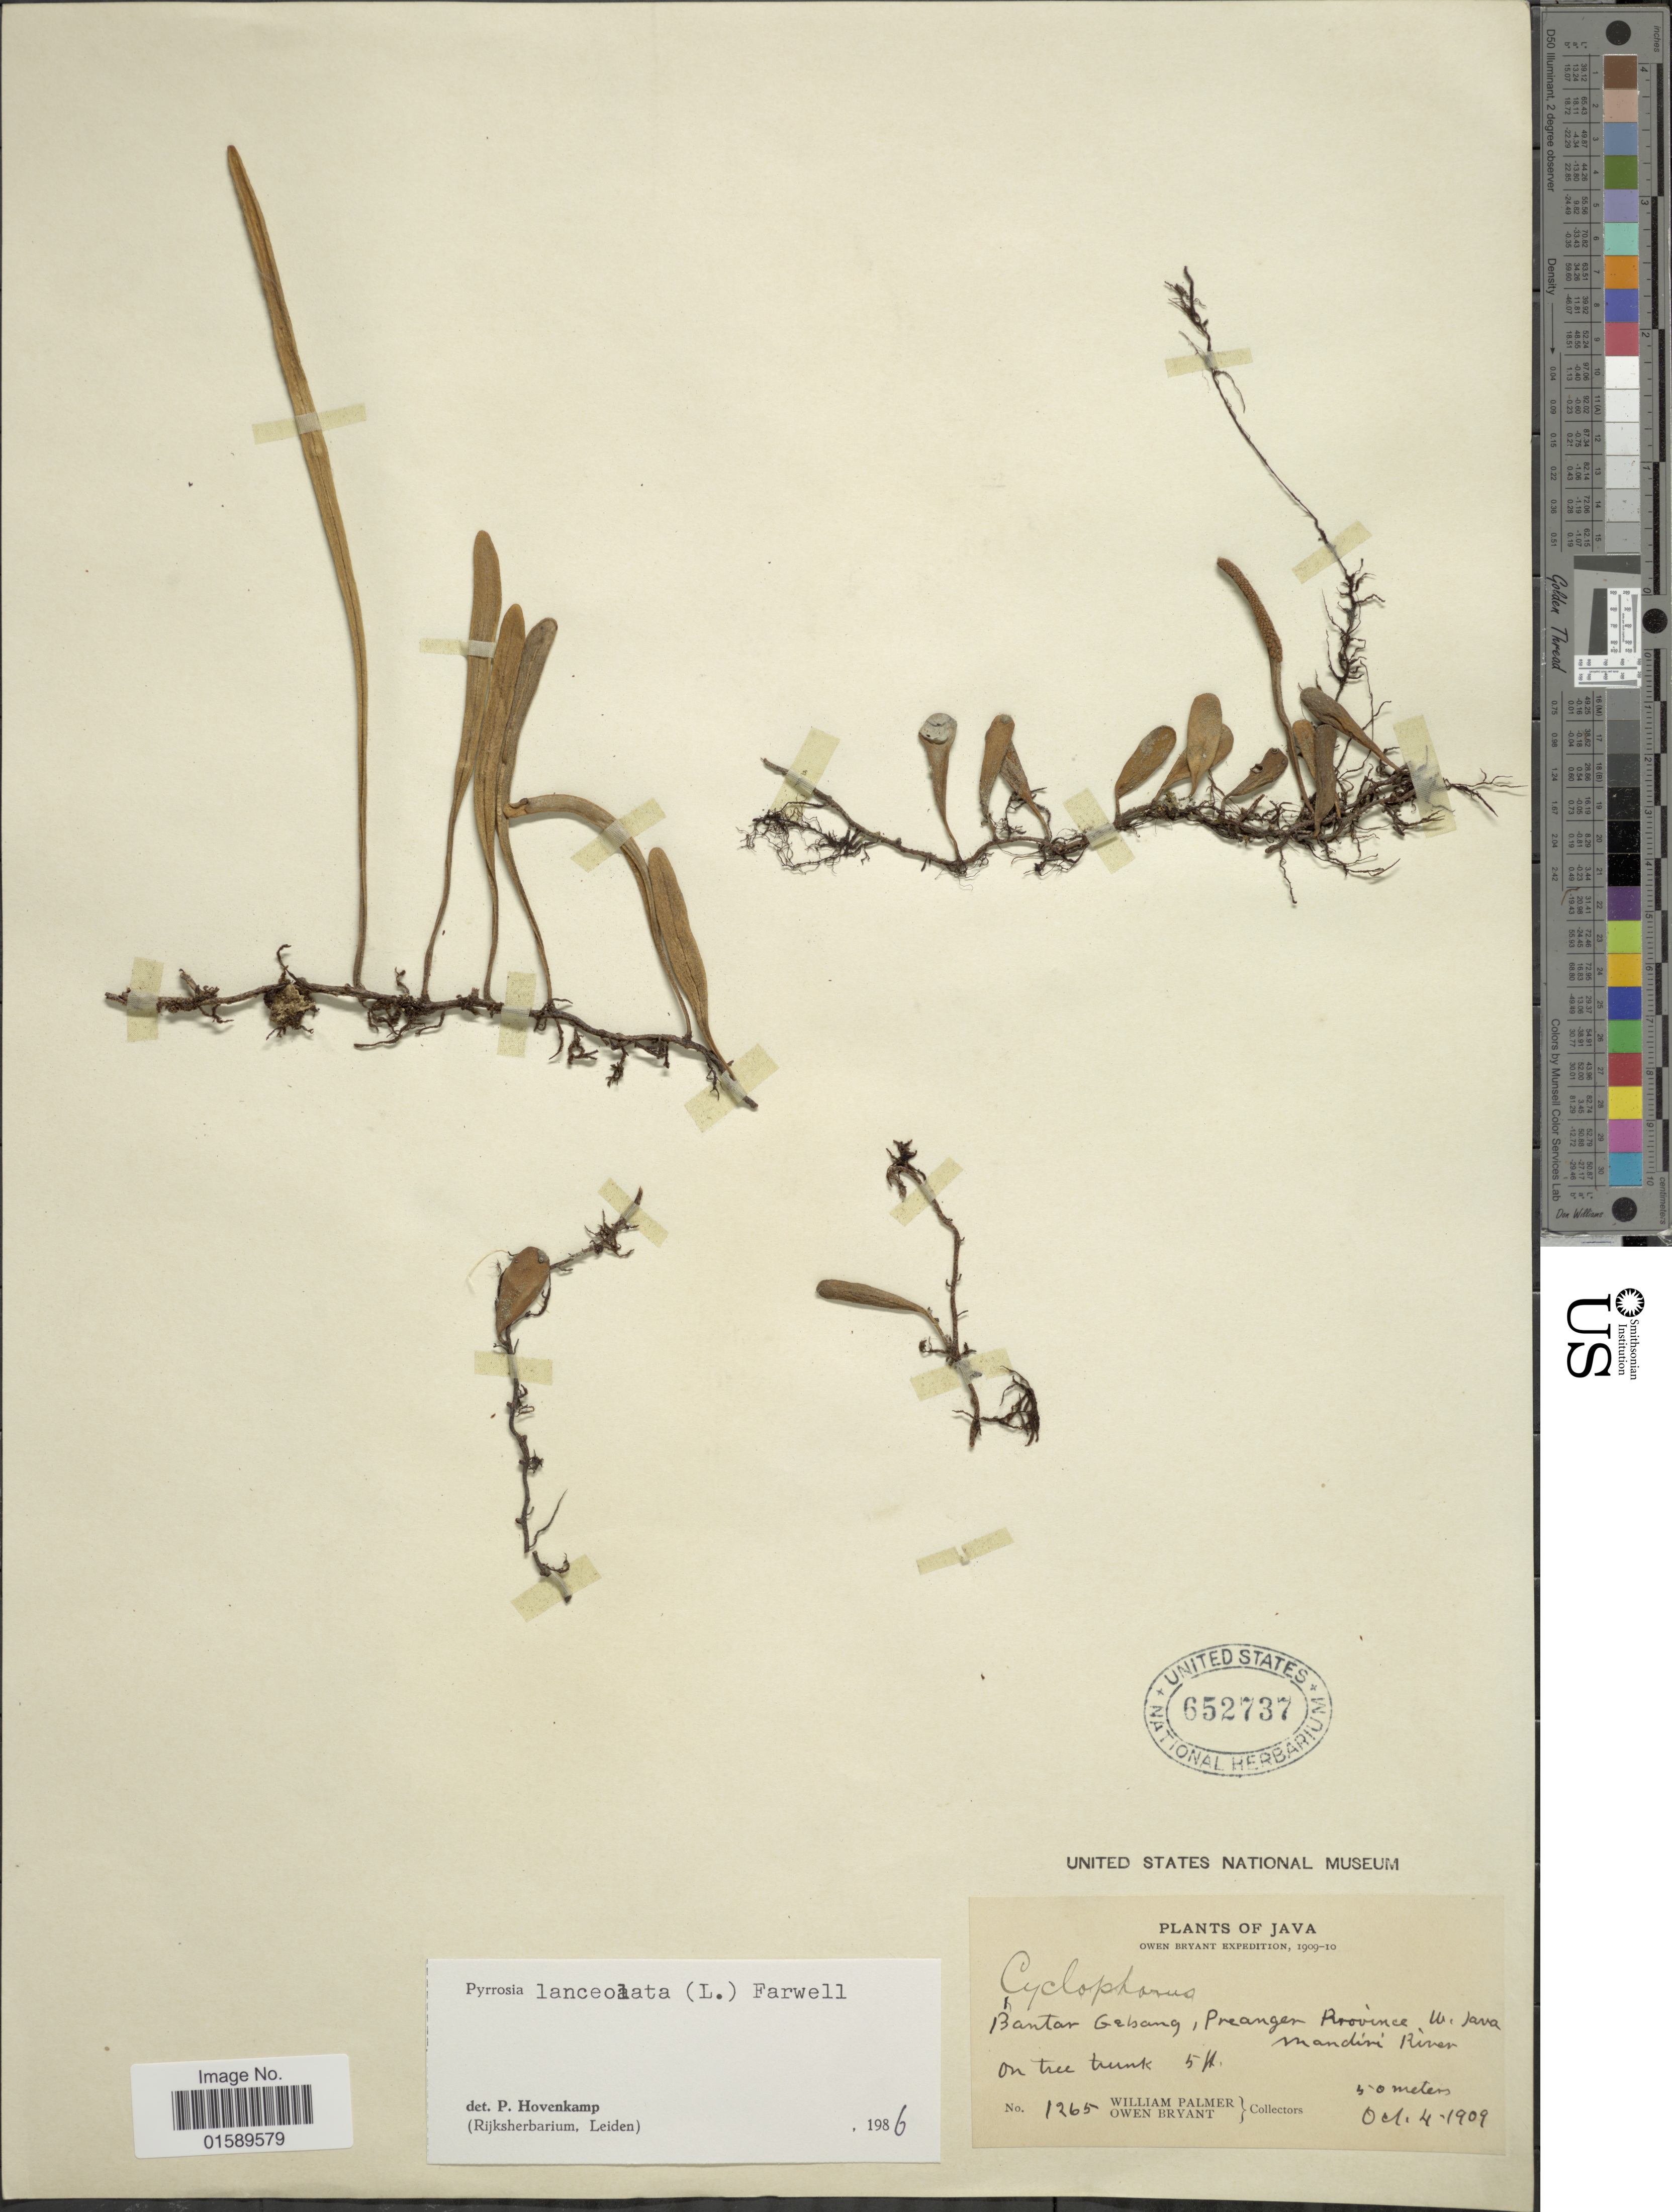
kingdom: Plantae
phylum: Tracheophyta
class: Polypodiopsida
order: Polypodiales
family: Polypodiaceae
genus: Pyrrosia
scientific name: Pyrrosia lanceolata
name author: (L.) Farw.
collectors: W. Palmer & O. Bryant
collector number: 1265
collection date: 1909-10-04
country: Indonesia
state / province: Java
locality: Java. Bantar Gebang, Preanger Province, W, Java Mandiri River.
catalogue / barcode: US 652737